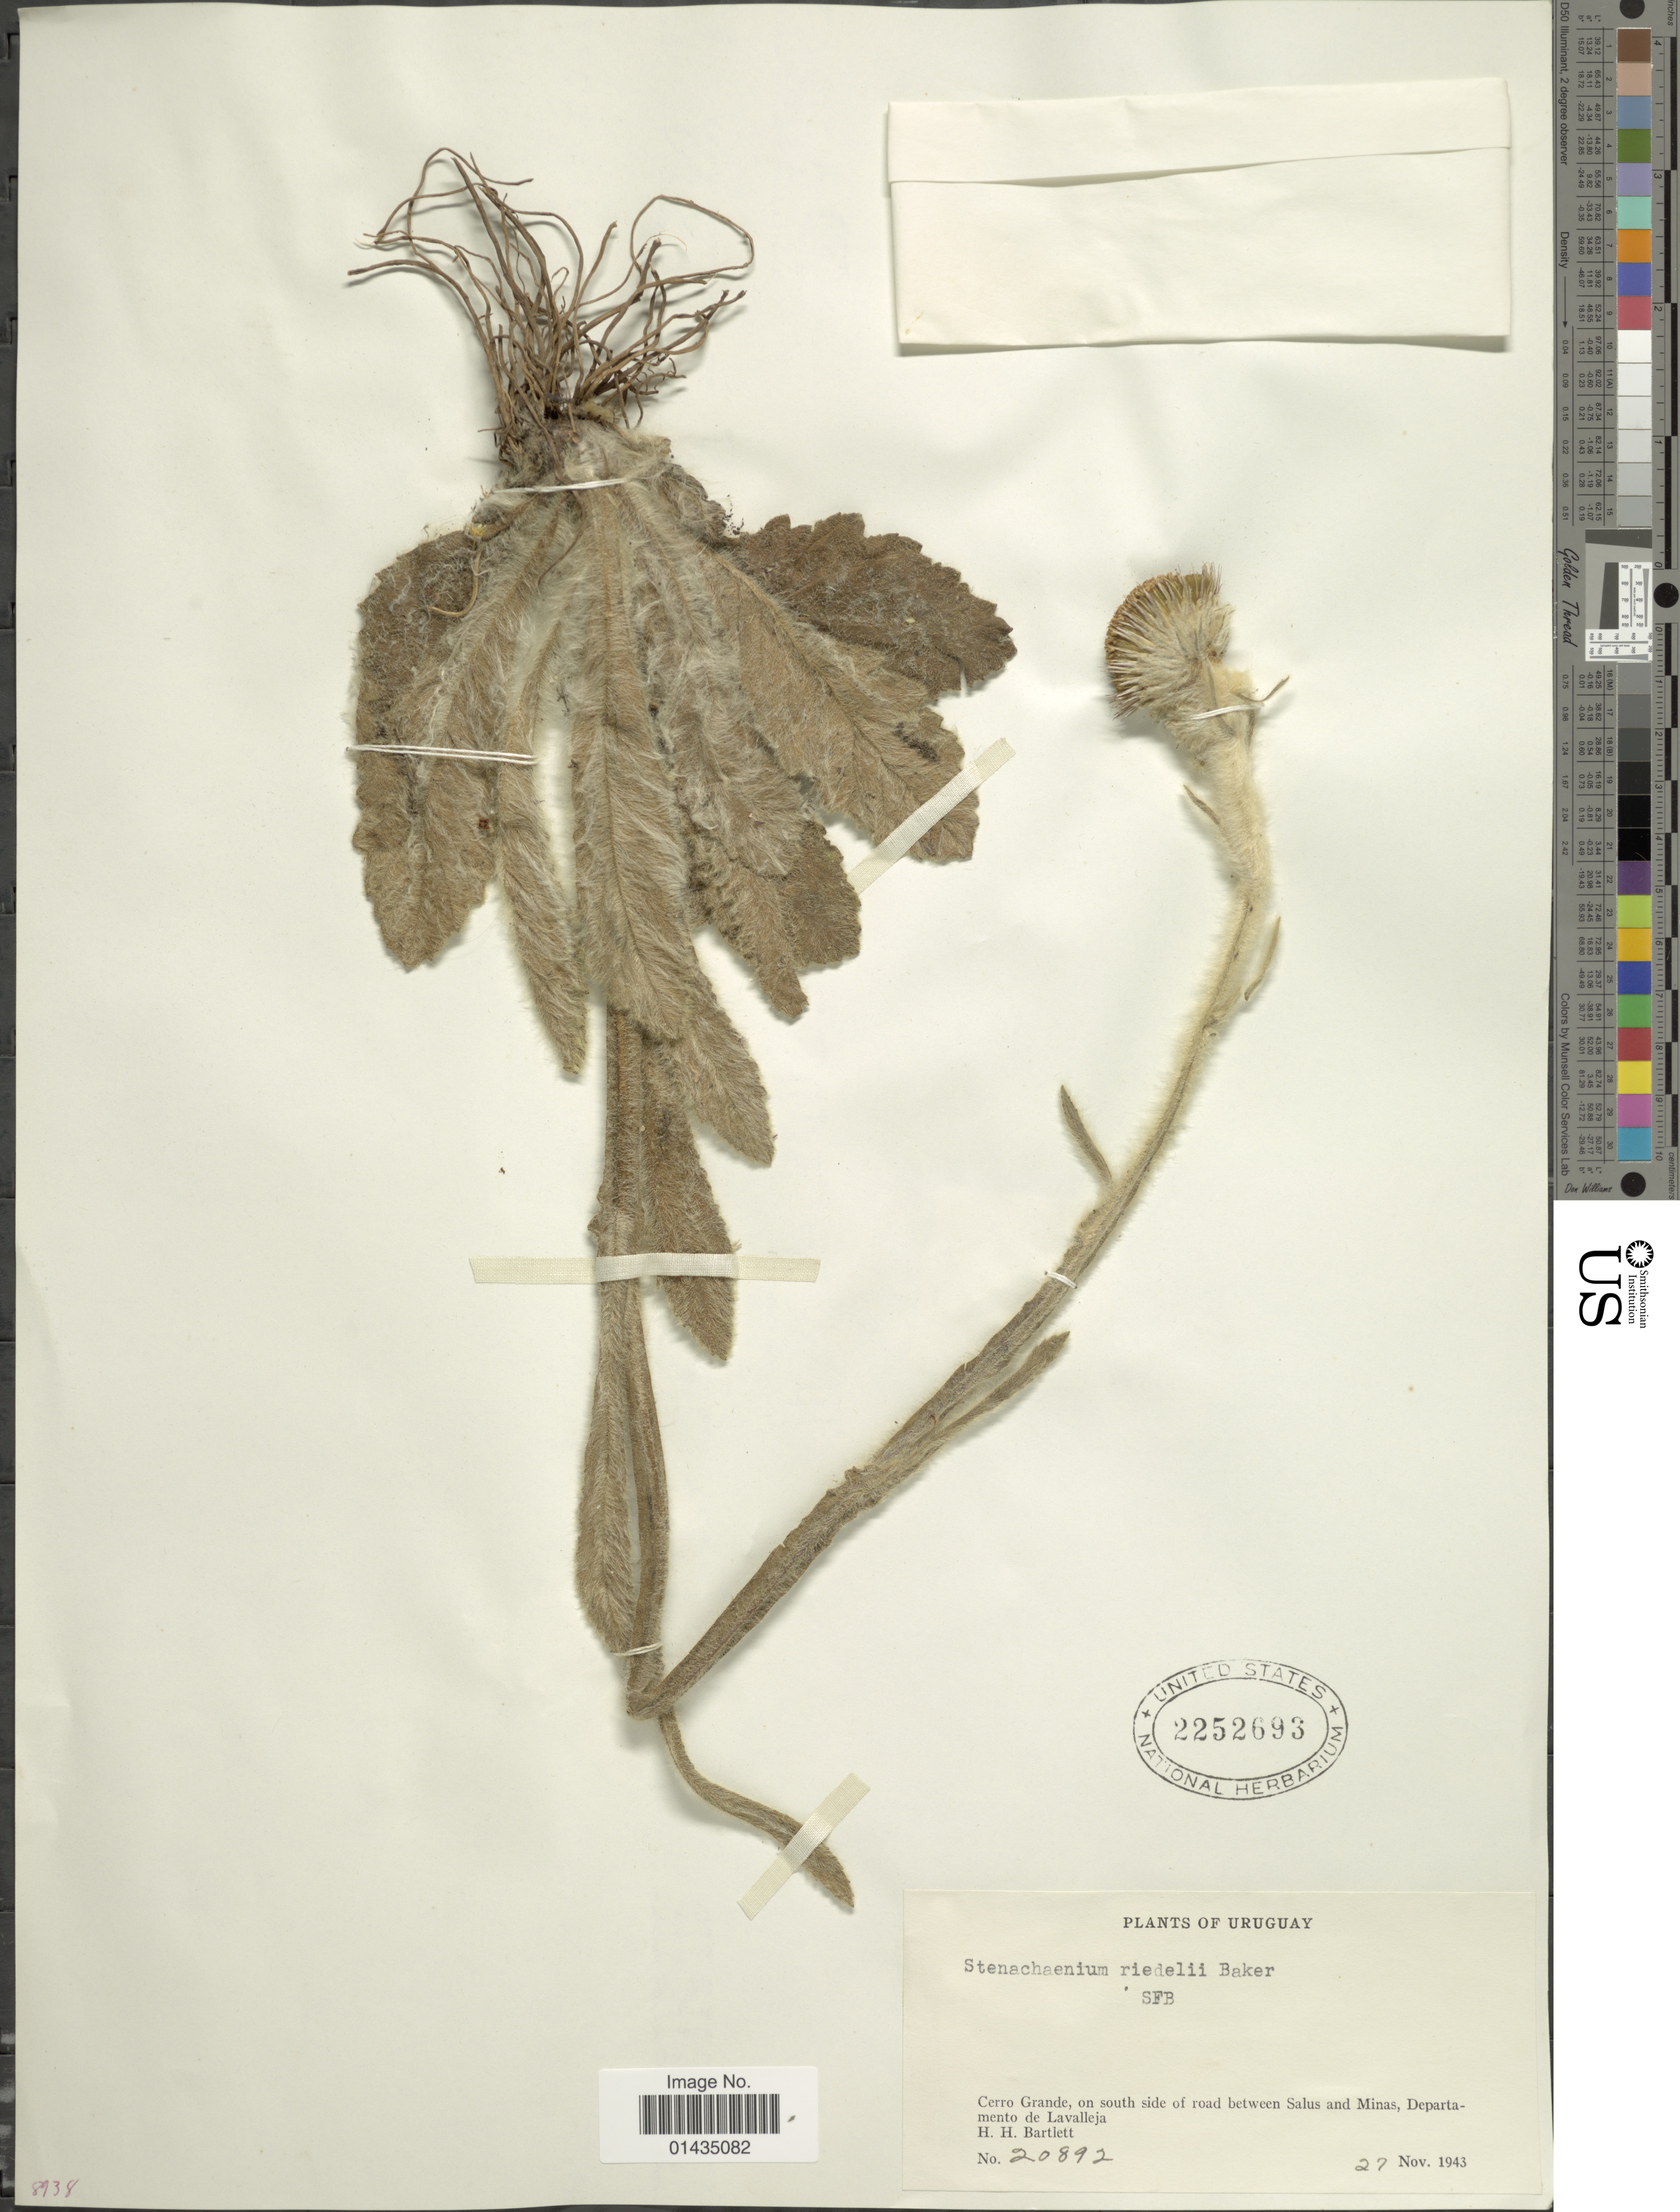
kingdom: Plantae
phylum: Tracheophyta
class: Magnoliopsida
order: Asterales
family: Asteraceae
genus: Stenachaenium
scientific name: Stenachaenium riedelli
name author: Baker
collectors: H. H. Bartlett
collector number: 20892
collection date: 1943-11-27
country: Uruguay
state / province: Lavalleja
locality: Cerro Grande, on south of road between Salus and Minas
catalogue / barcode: US 2252693